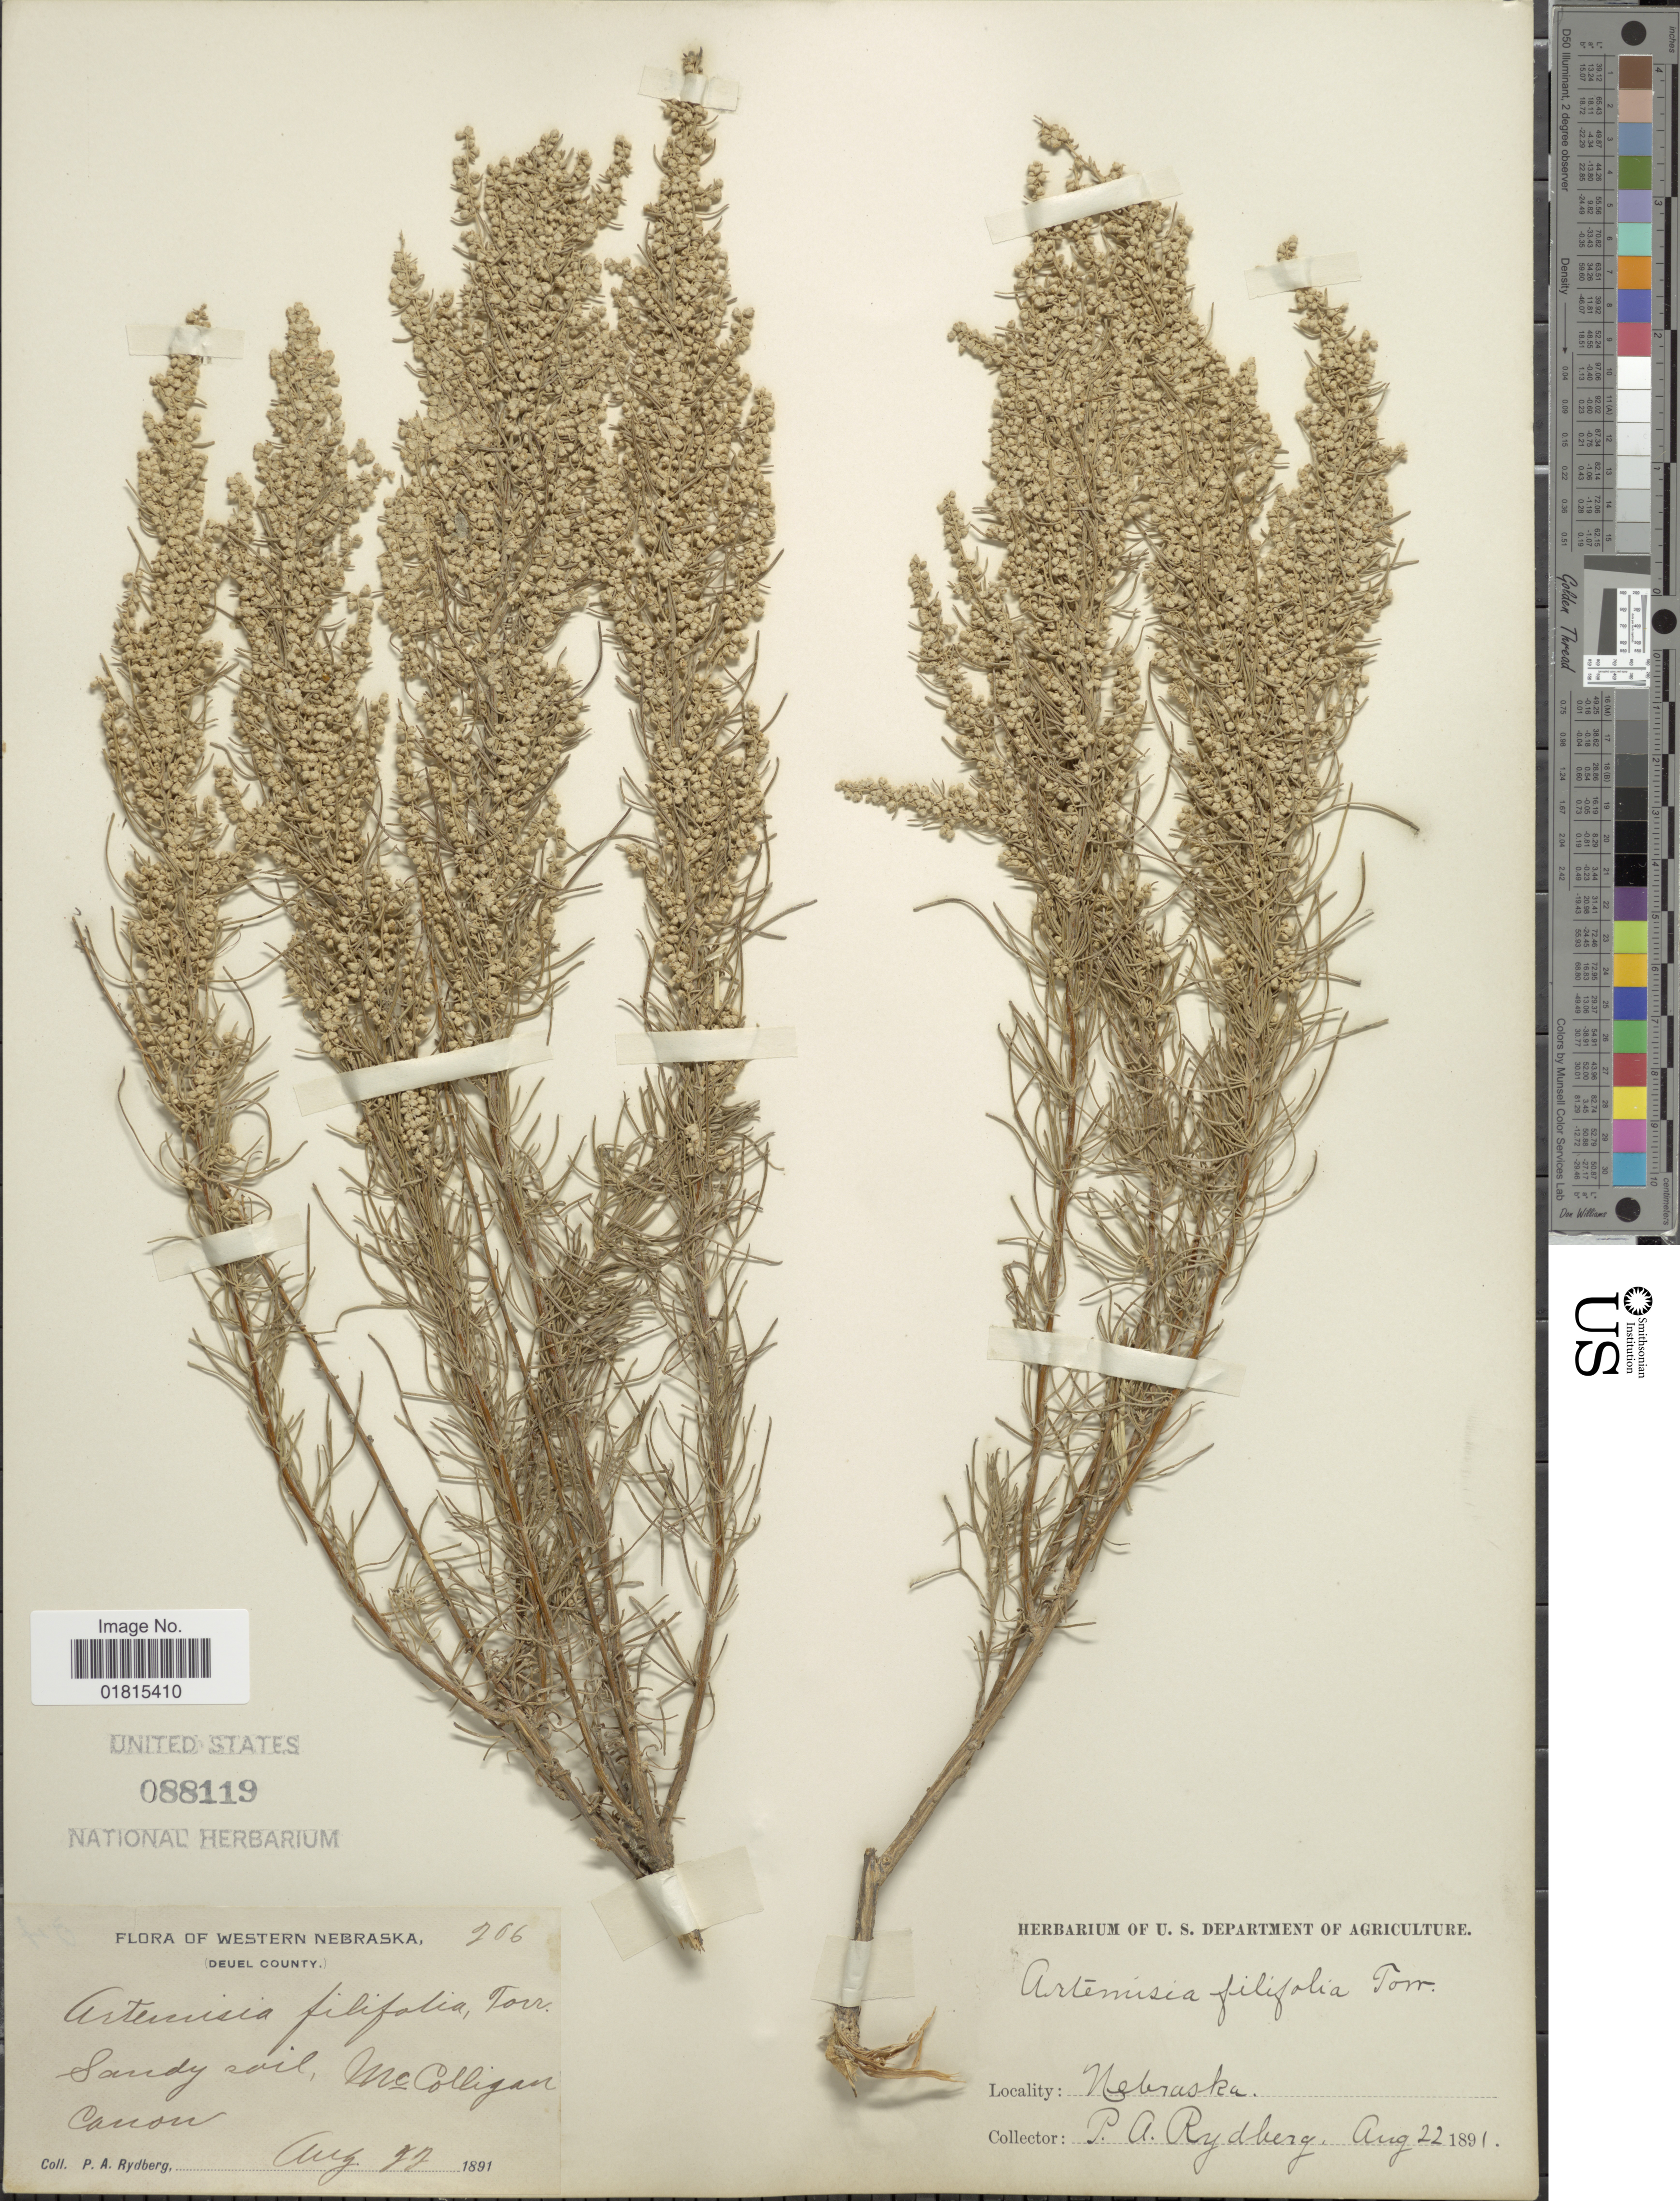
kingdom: Plantae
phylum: Tracheophyta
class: Magnoliopsida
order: Asterales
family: Asteraceae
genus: Artemisia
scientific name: Artemisia filifolia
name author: Torr.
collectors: P. A. Rydberg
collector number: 206*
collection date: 1891-08-22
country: United States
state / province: Nebraska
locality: Western Nebraska. (Deuel County). Sandy soil, Mc Colligan Canon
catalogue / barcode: US 88119